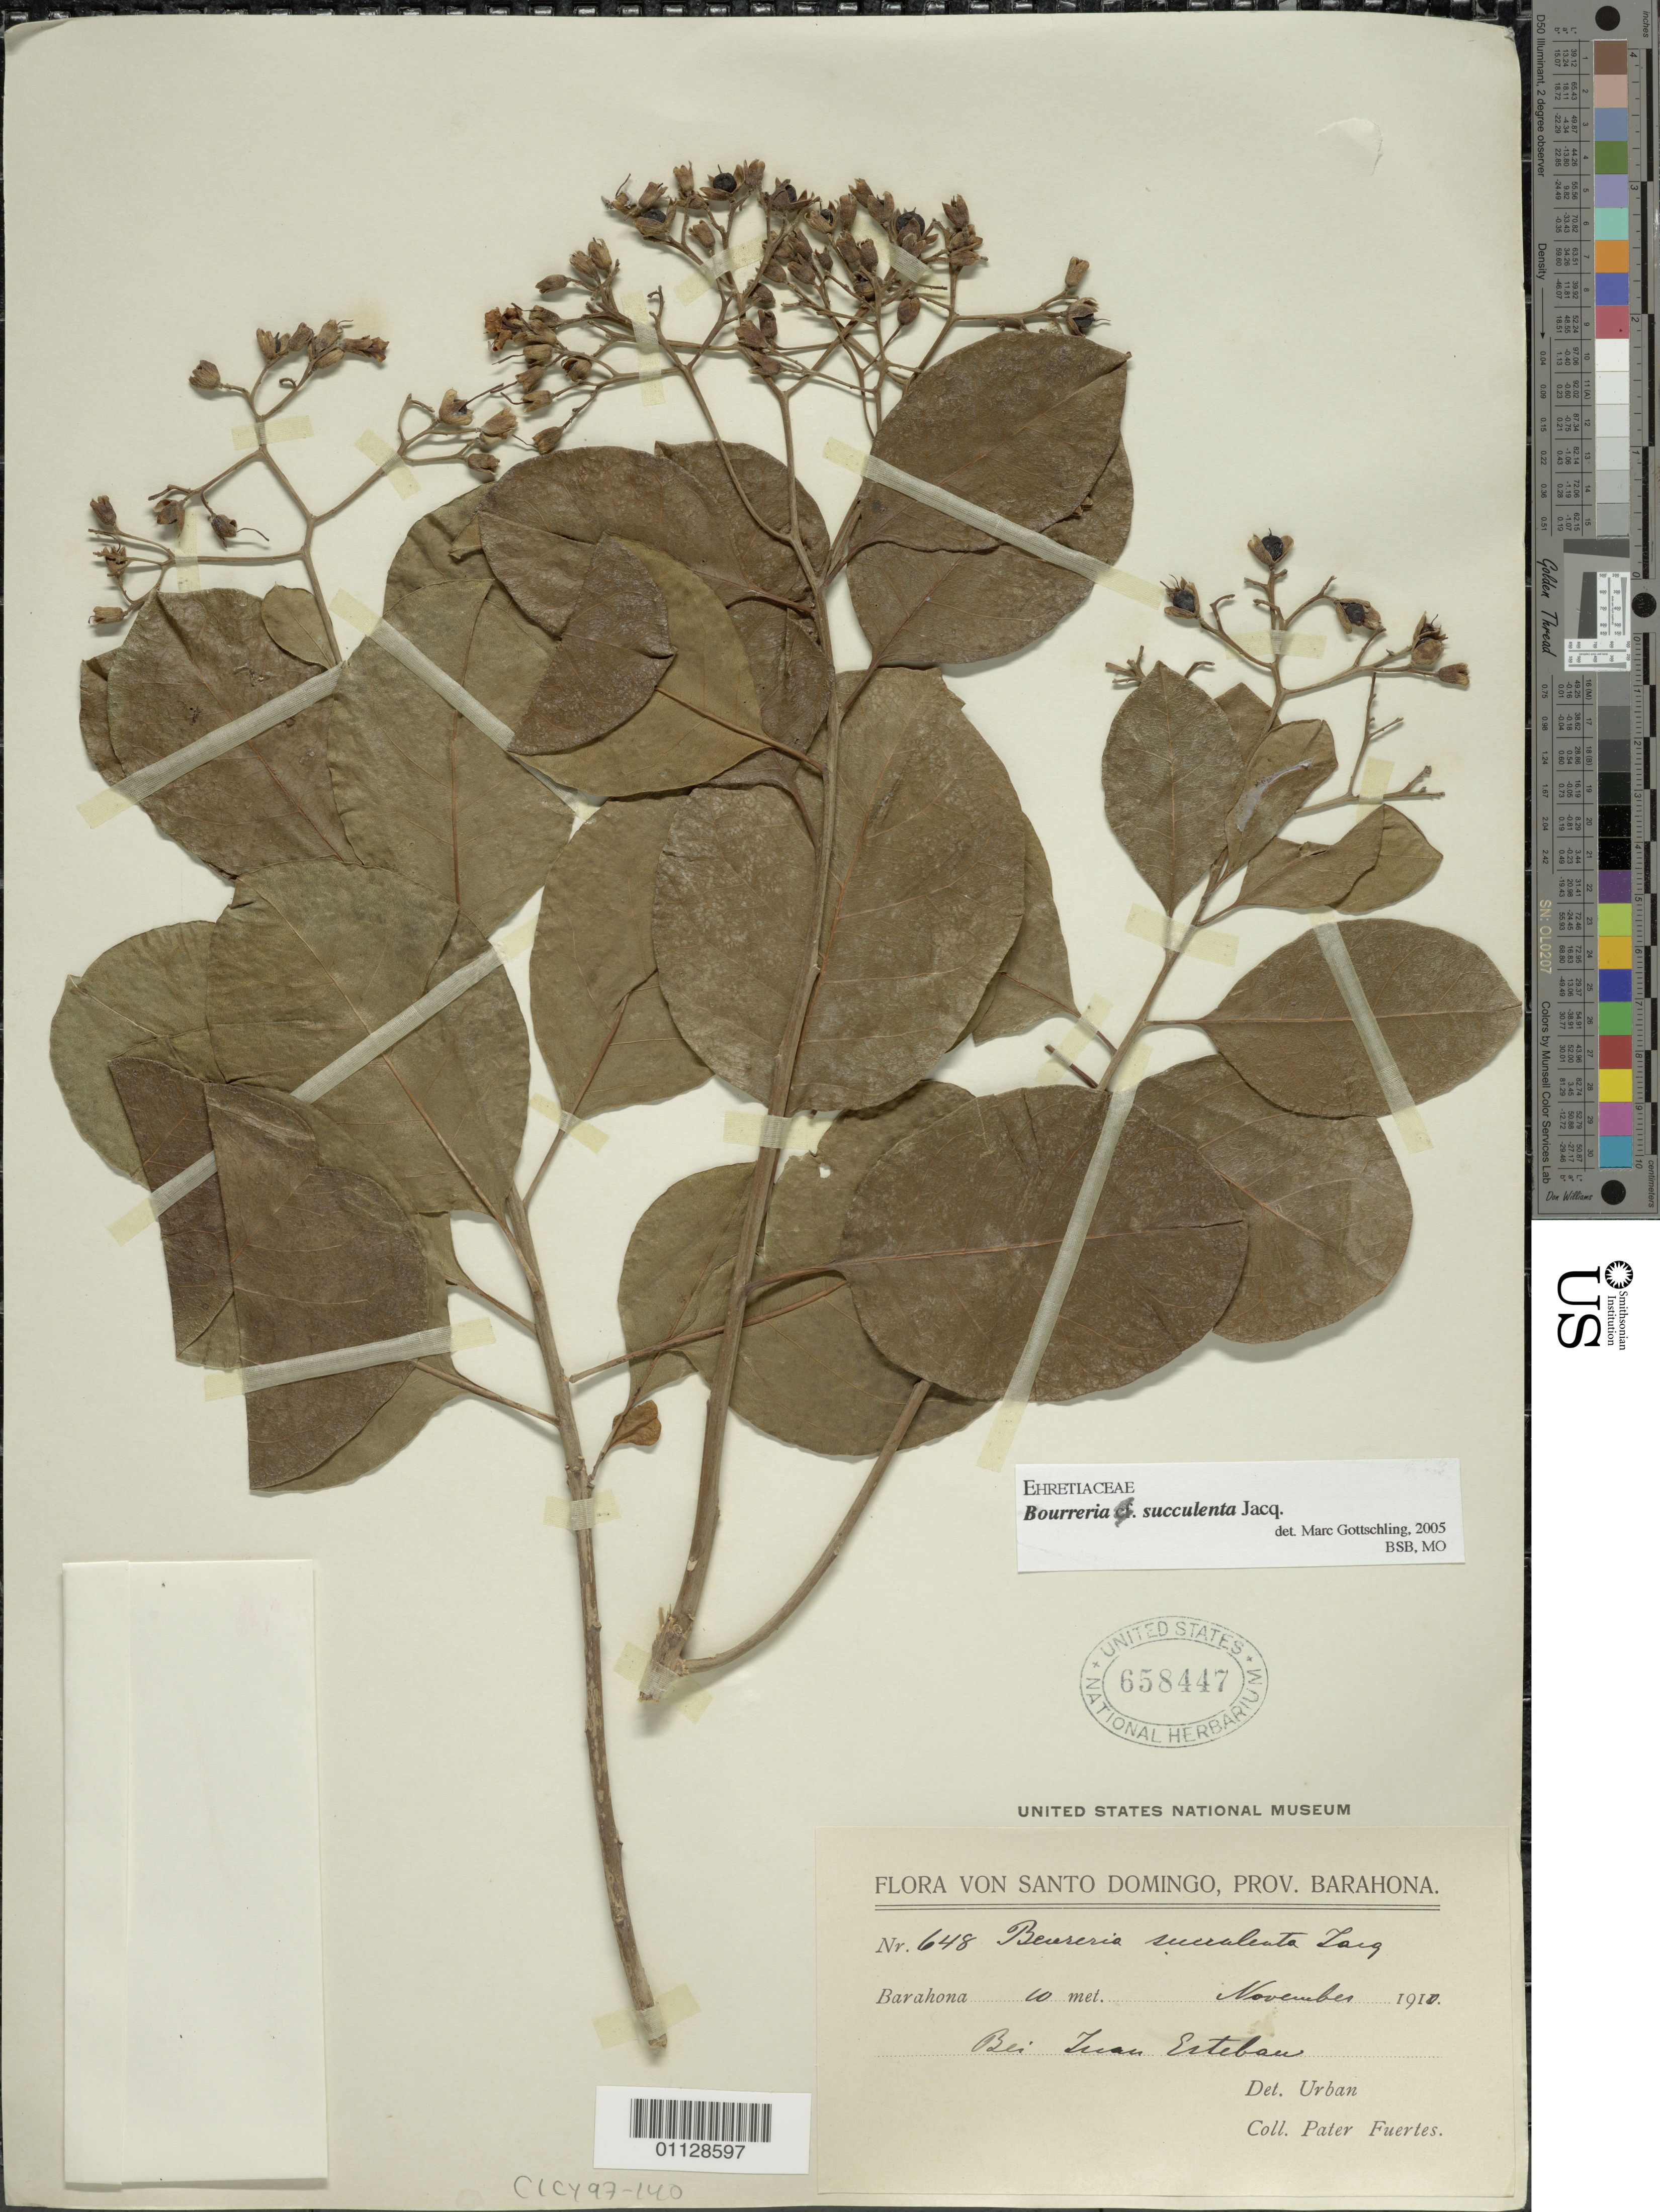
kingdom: Plantae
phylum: Tracheophyta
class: Magnoliopsida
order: Boraginales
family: Ehretiaceae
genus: Bourreria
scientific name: Bourreria succulenta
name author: Jacq.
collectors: M. D. Fuertes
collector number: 648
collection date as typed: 01 Nov 1910 to 30 Nov 1910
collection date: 1910-11-01/1910-11-30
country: Dominican Republic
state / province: Barahona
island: Hispaniola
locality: Bei Juan Esteban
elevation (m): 10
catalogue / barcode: US 658447